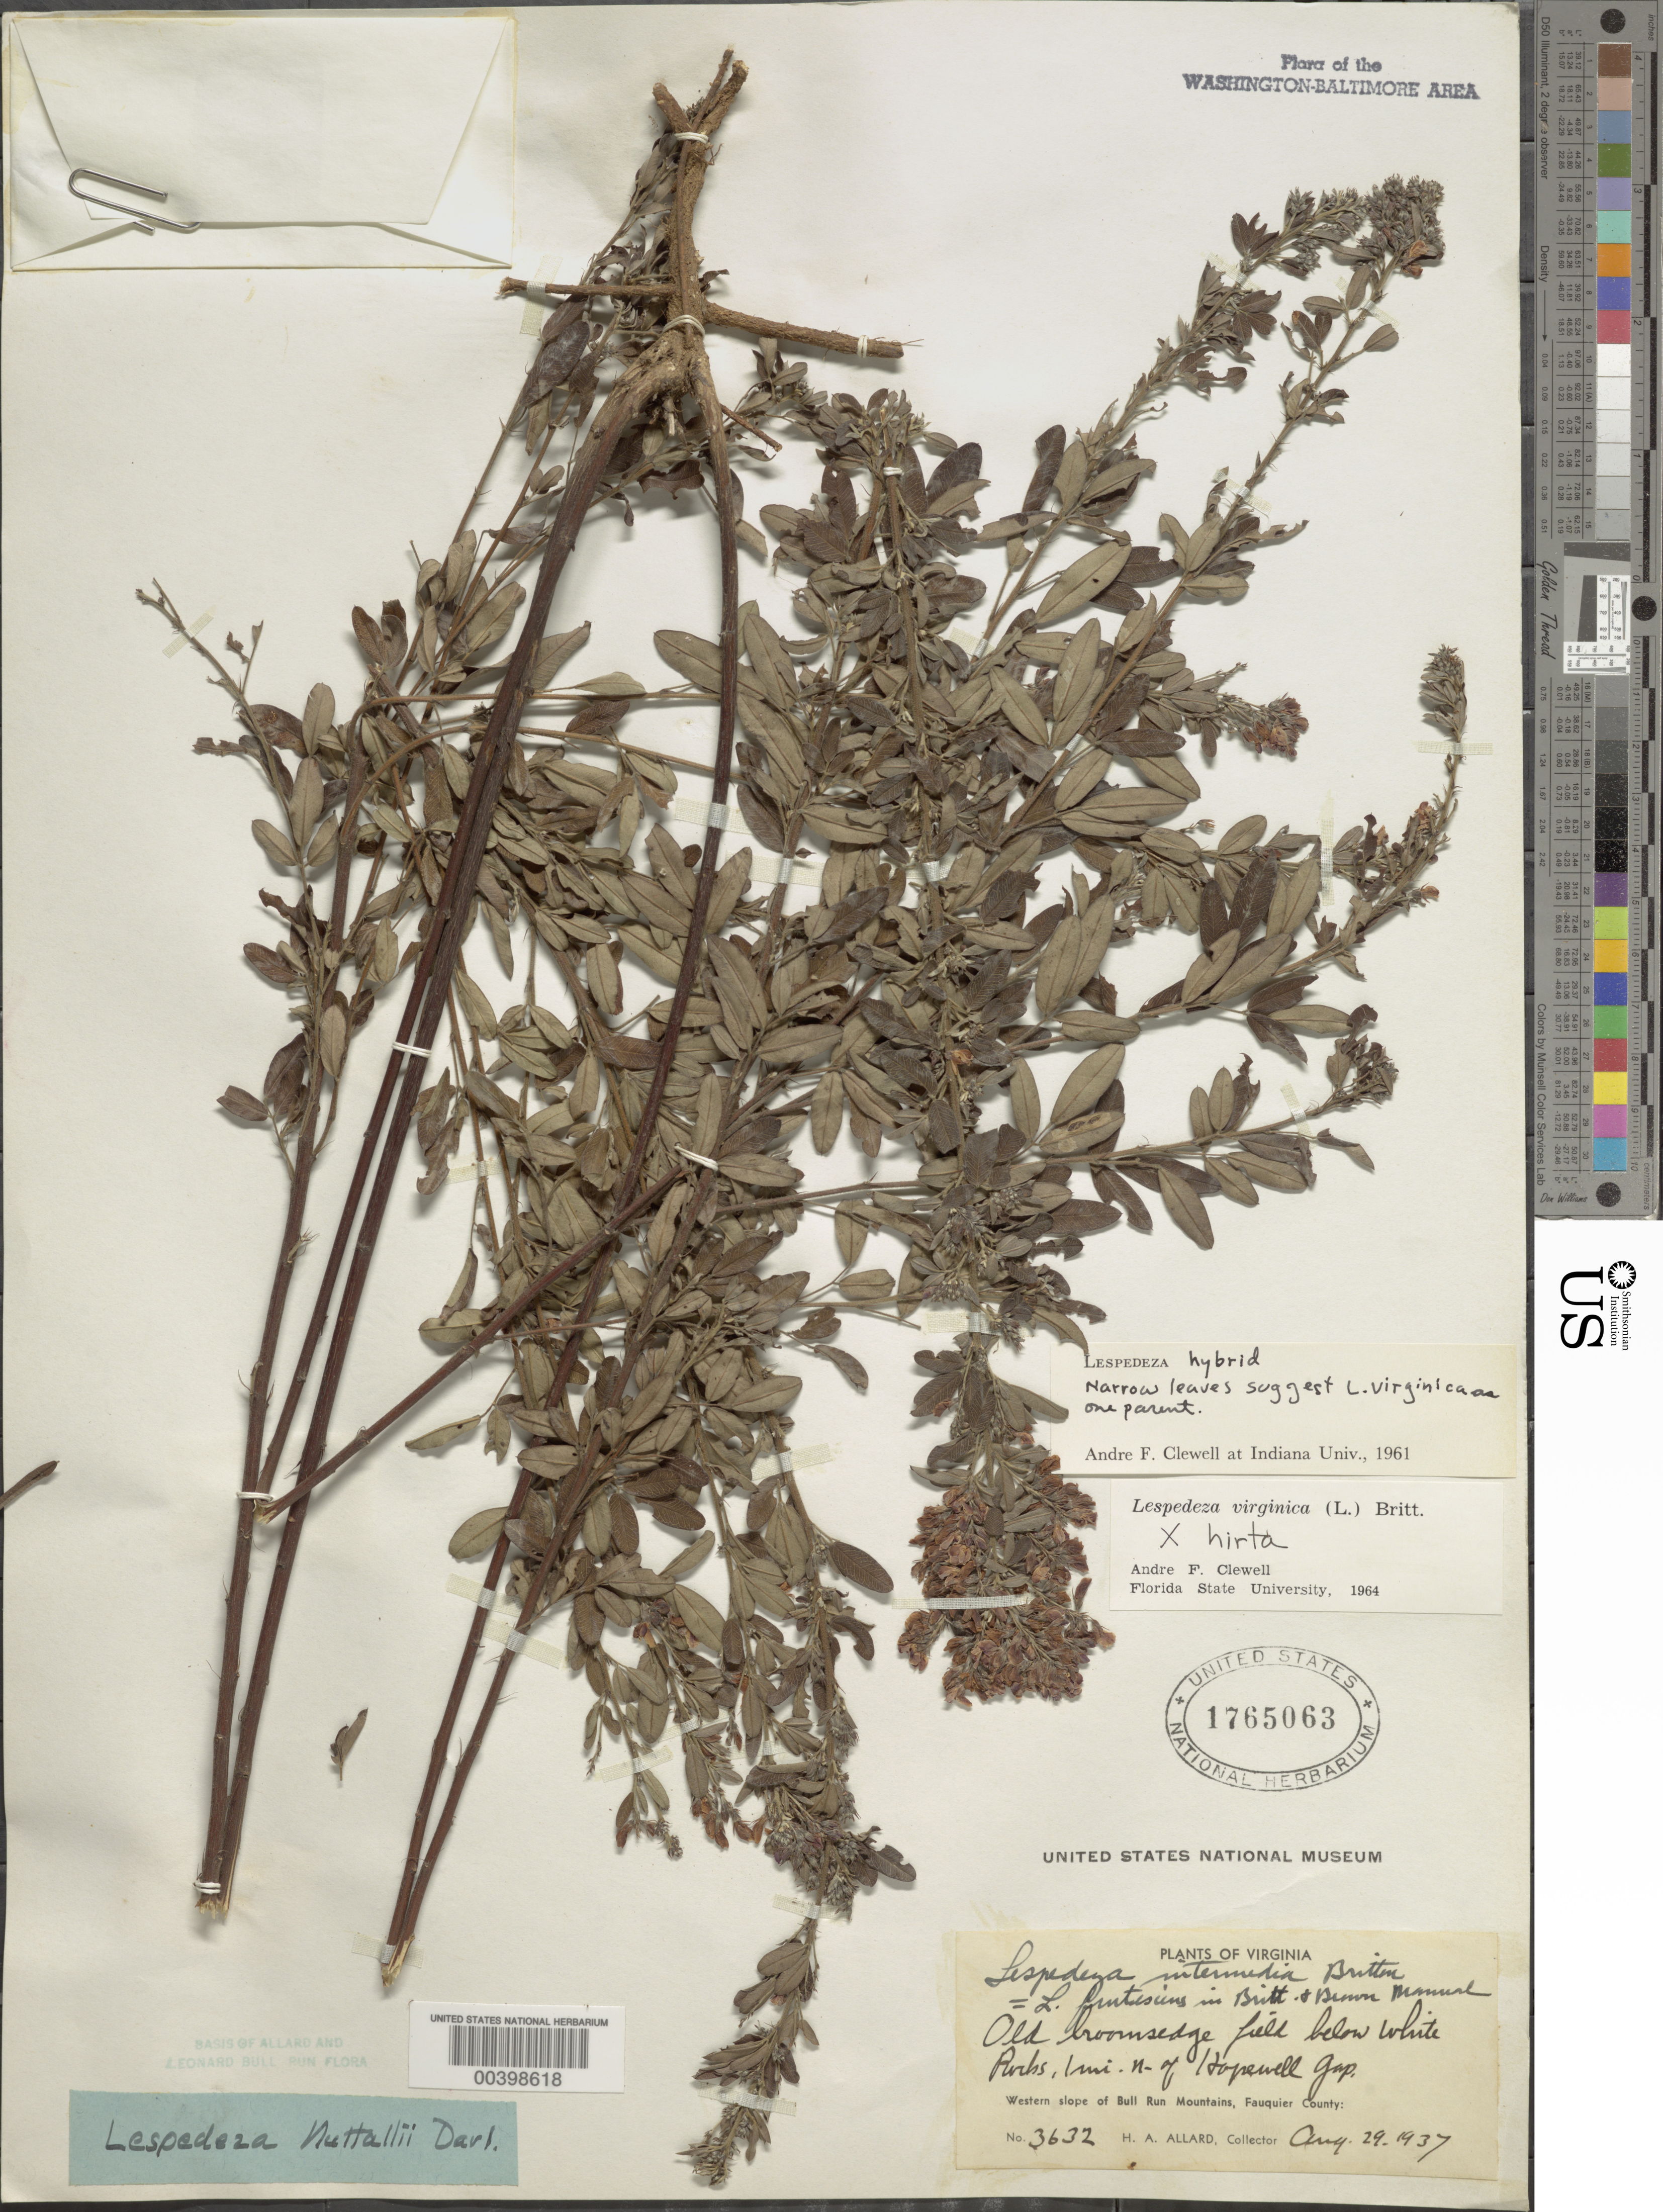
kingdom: Plantae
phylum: Tracheophyta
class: Magnoliopsida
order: Fabales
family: Fabaceae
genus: Lespedeza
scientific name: Lespedeza virginica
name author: (L.) Britton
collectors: H. A. Allard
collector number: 3632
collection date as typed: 29 Aug 1937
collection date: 1937-08-29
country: United States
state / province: Virginia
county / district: Fauquier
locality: North of Hopewell Gap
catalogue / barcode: US 1765063